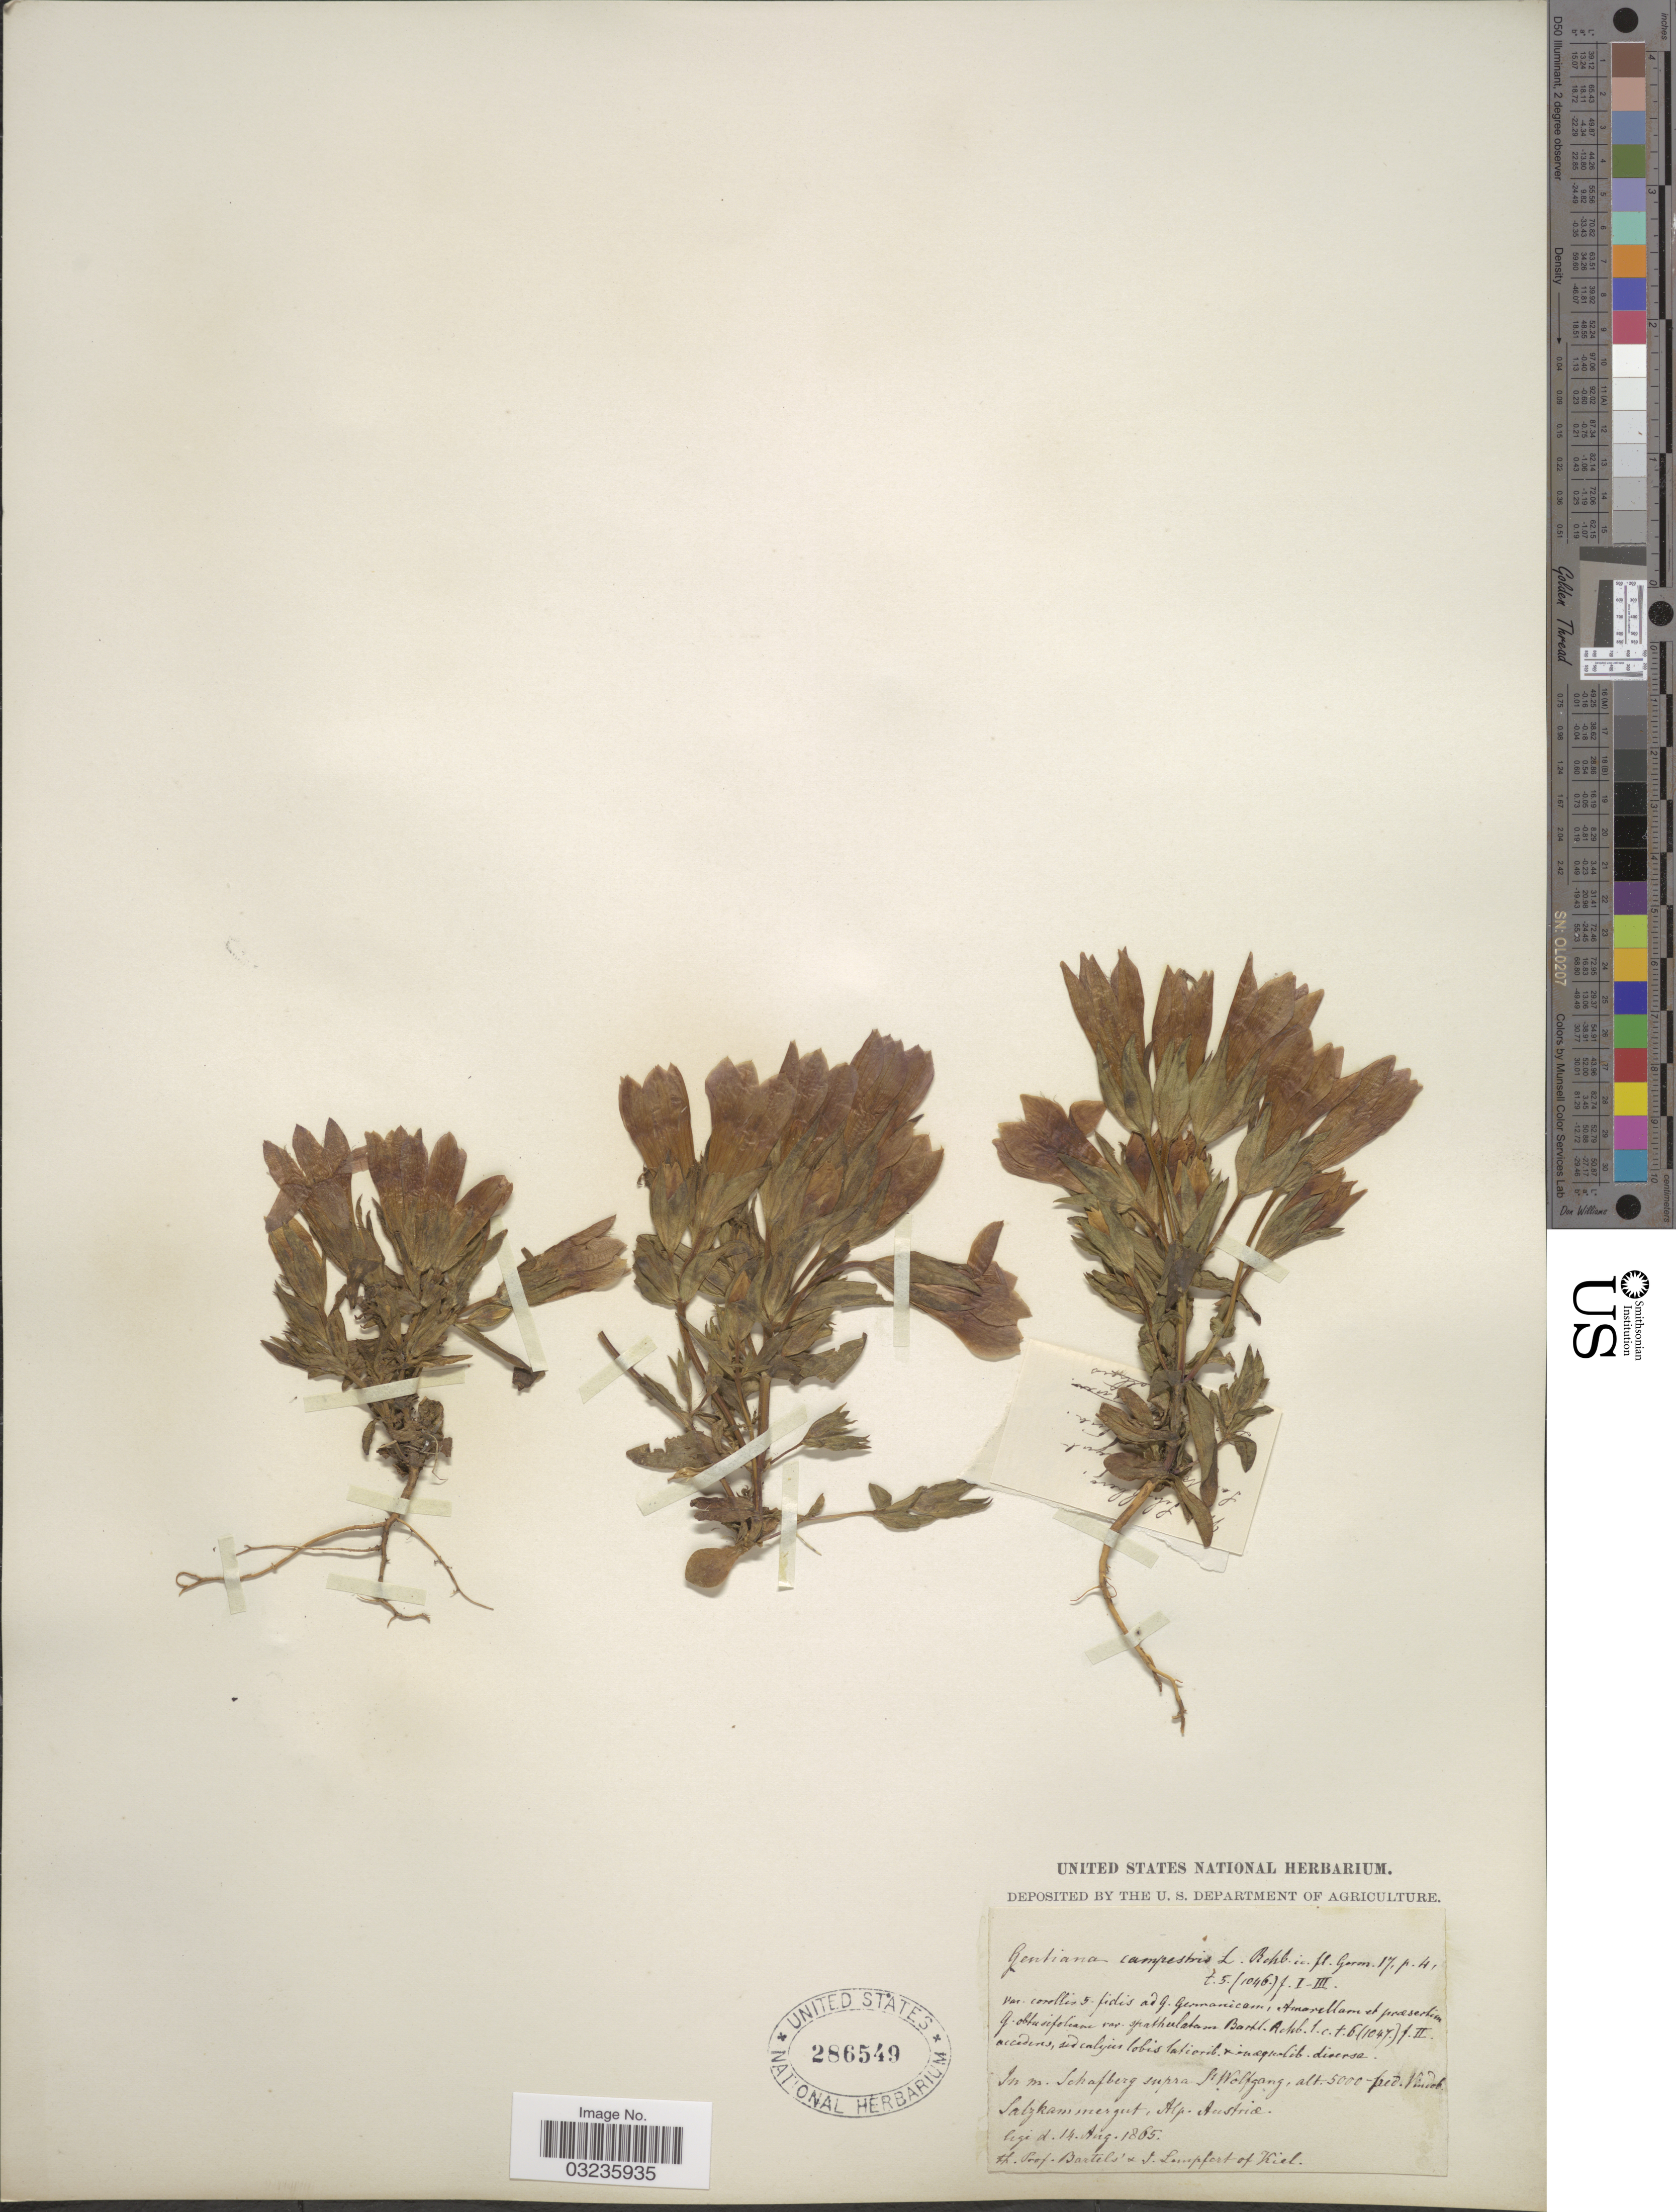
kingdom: Plantae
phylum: Tracheophyta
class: Magnoliopsida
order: Gentianales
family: Gentianaceae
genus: Gentiana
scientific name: Gentiana campestris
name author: L.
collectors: Prof. Bartels & J. Lambert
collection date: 1865-08-14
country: Austria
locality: In nr. Schafberg supra Is Wolfgang, Vindob, Salzkammergut, Alp. Austriae.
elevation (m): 1524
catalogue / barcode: US 286549